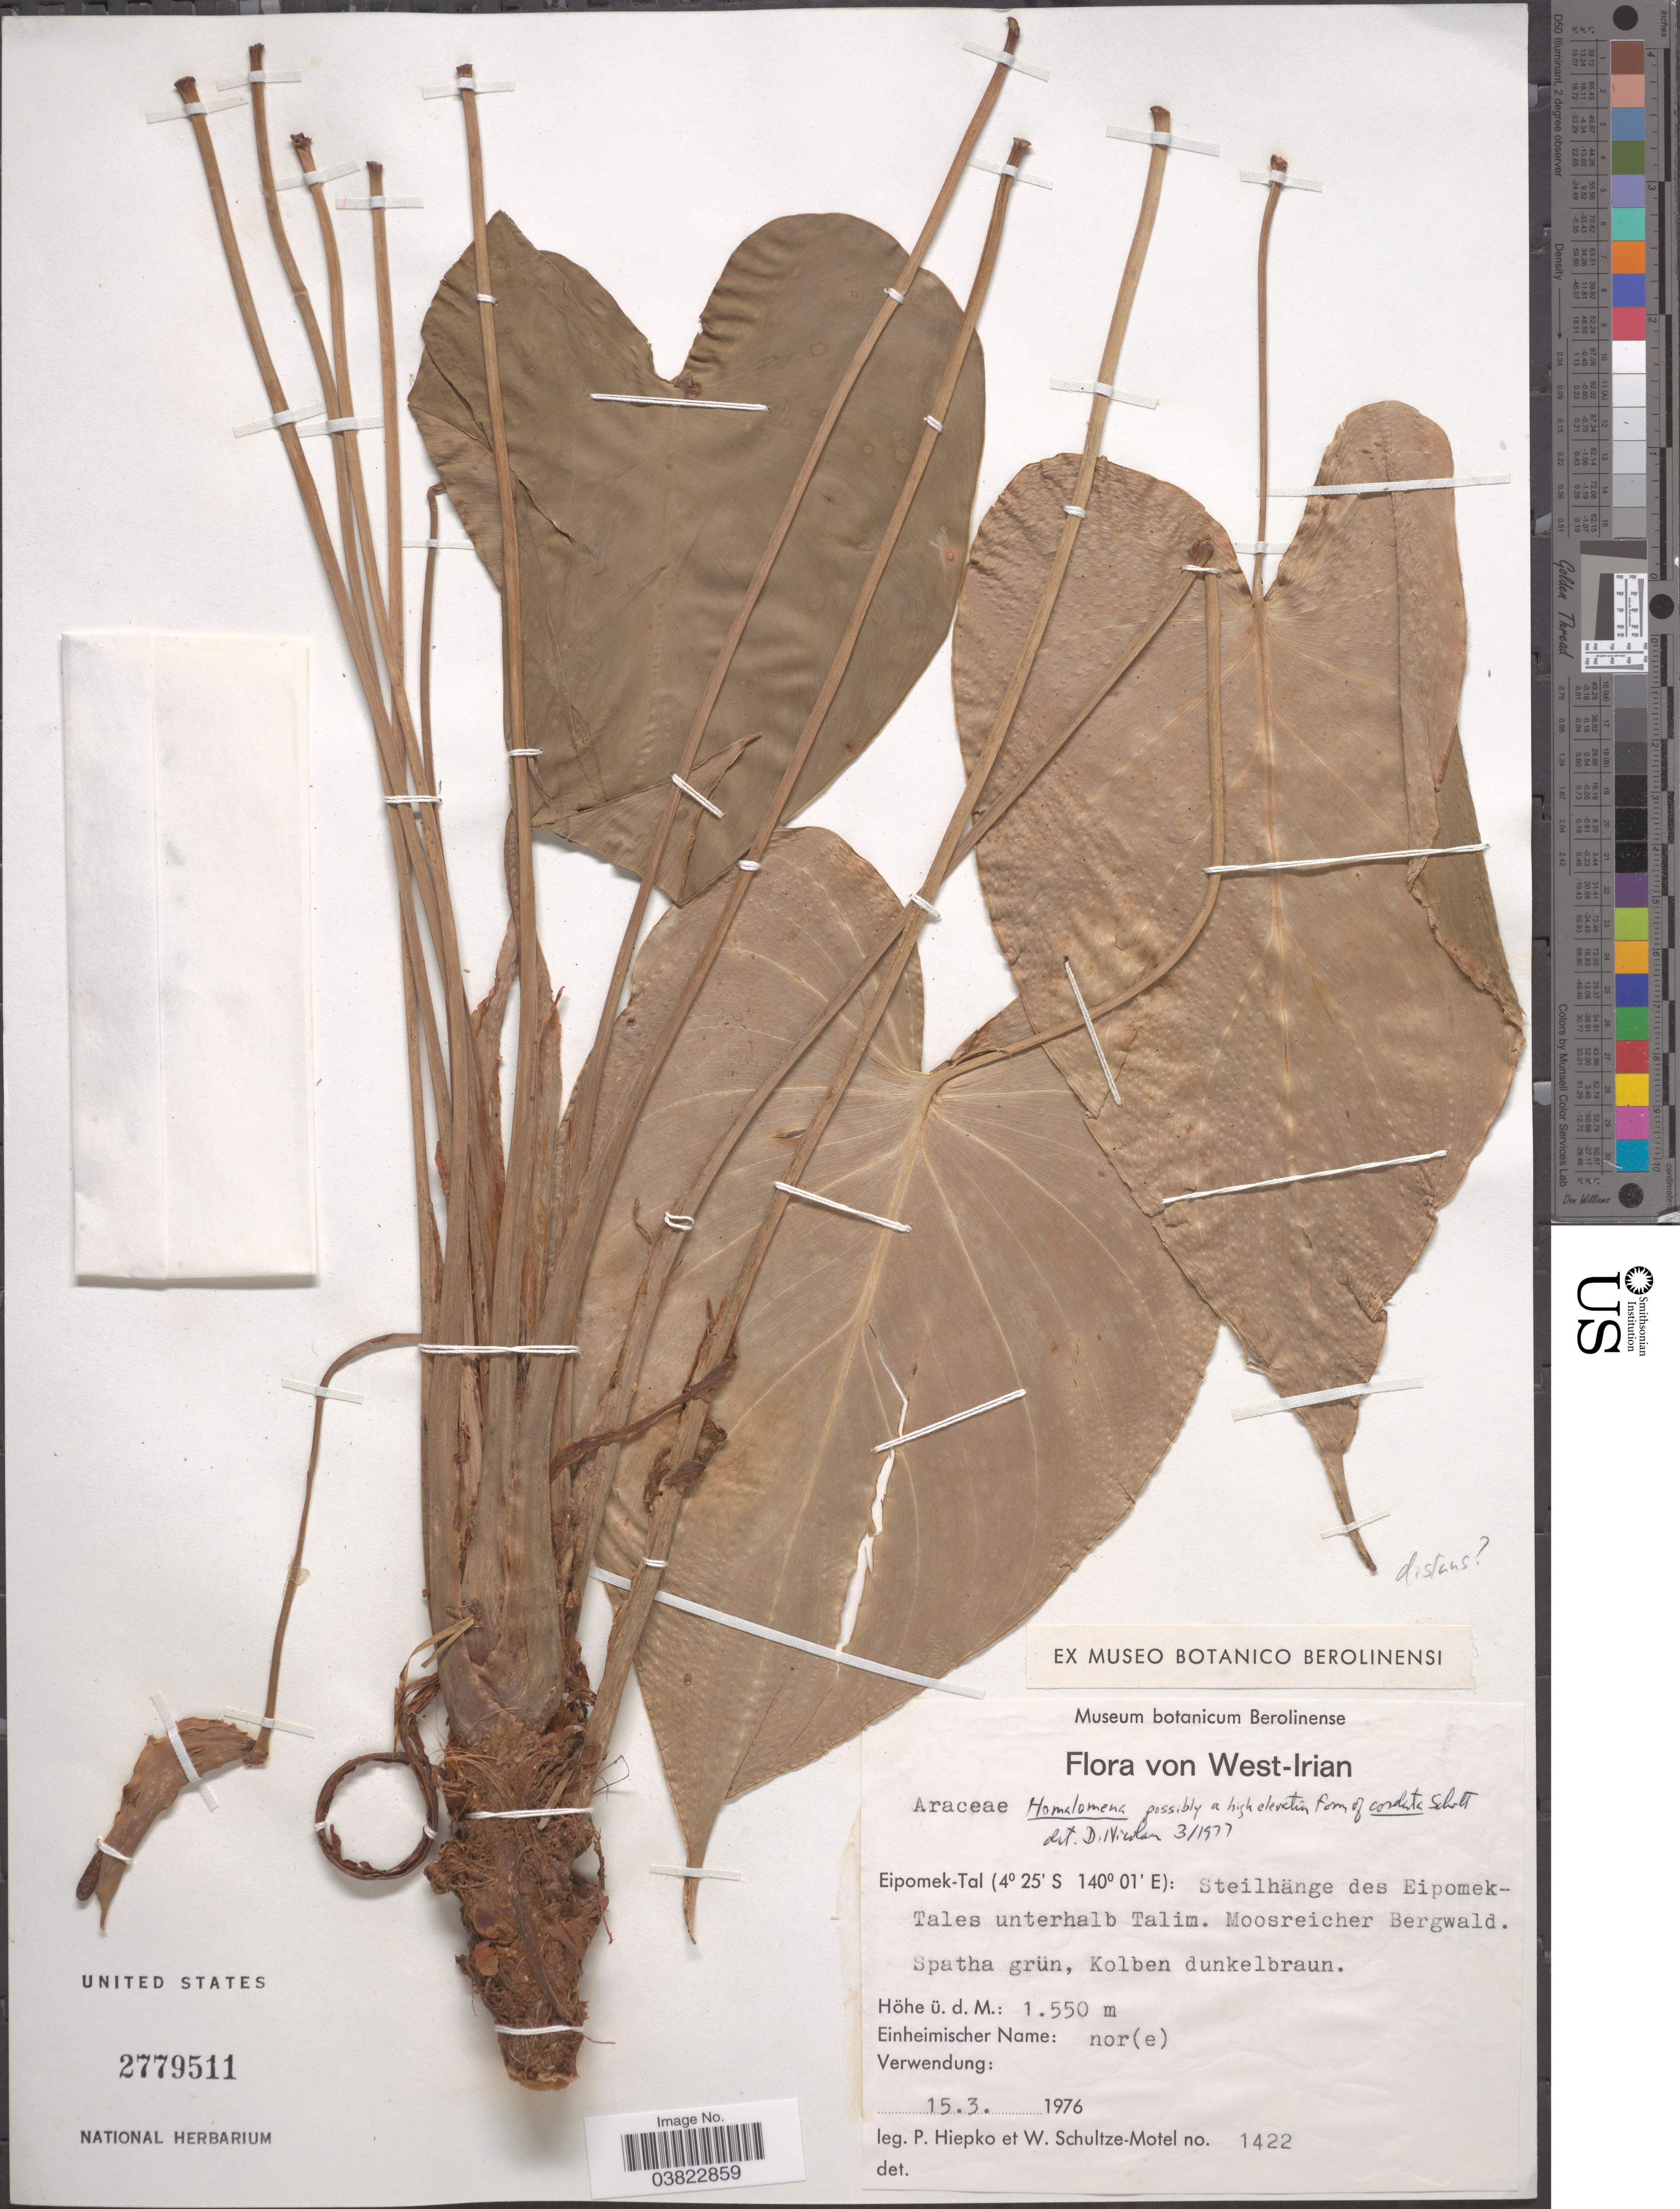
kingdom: Plantae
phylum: Tracheophyta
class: Liliopsida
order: Alismatales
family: Araceae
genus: Homalomena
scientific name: Homalomena distans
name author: Ridl.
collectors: P. H. Hiepko & W. Schultze-Motel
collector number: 1422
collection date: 1976-03-15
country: Indonesia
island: New Guinea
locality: West-Irian. Eipomek-Tal: Steilhänge des Eipomek-Tales unterhalb Talim. Moosreicher Bergwald. Spatha grün, Kolben dunkelbraun.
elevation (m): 1550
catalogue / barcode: US 2779511